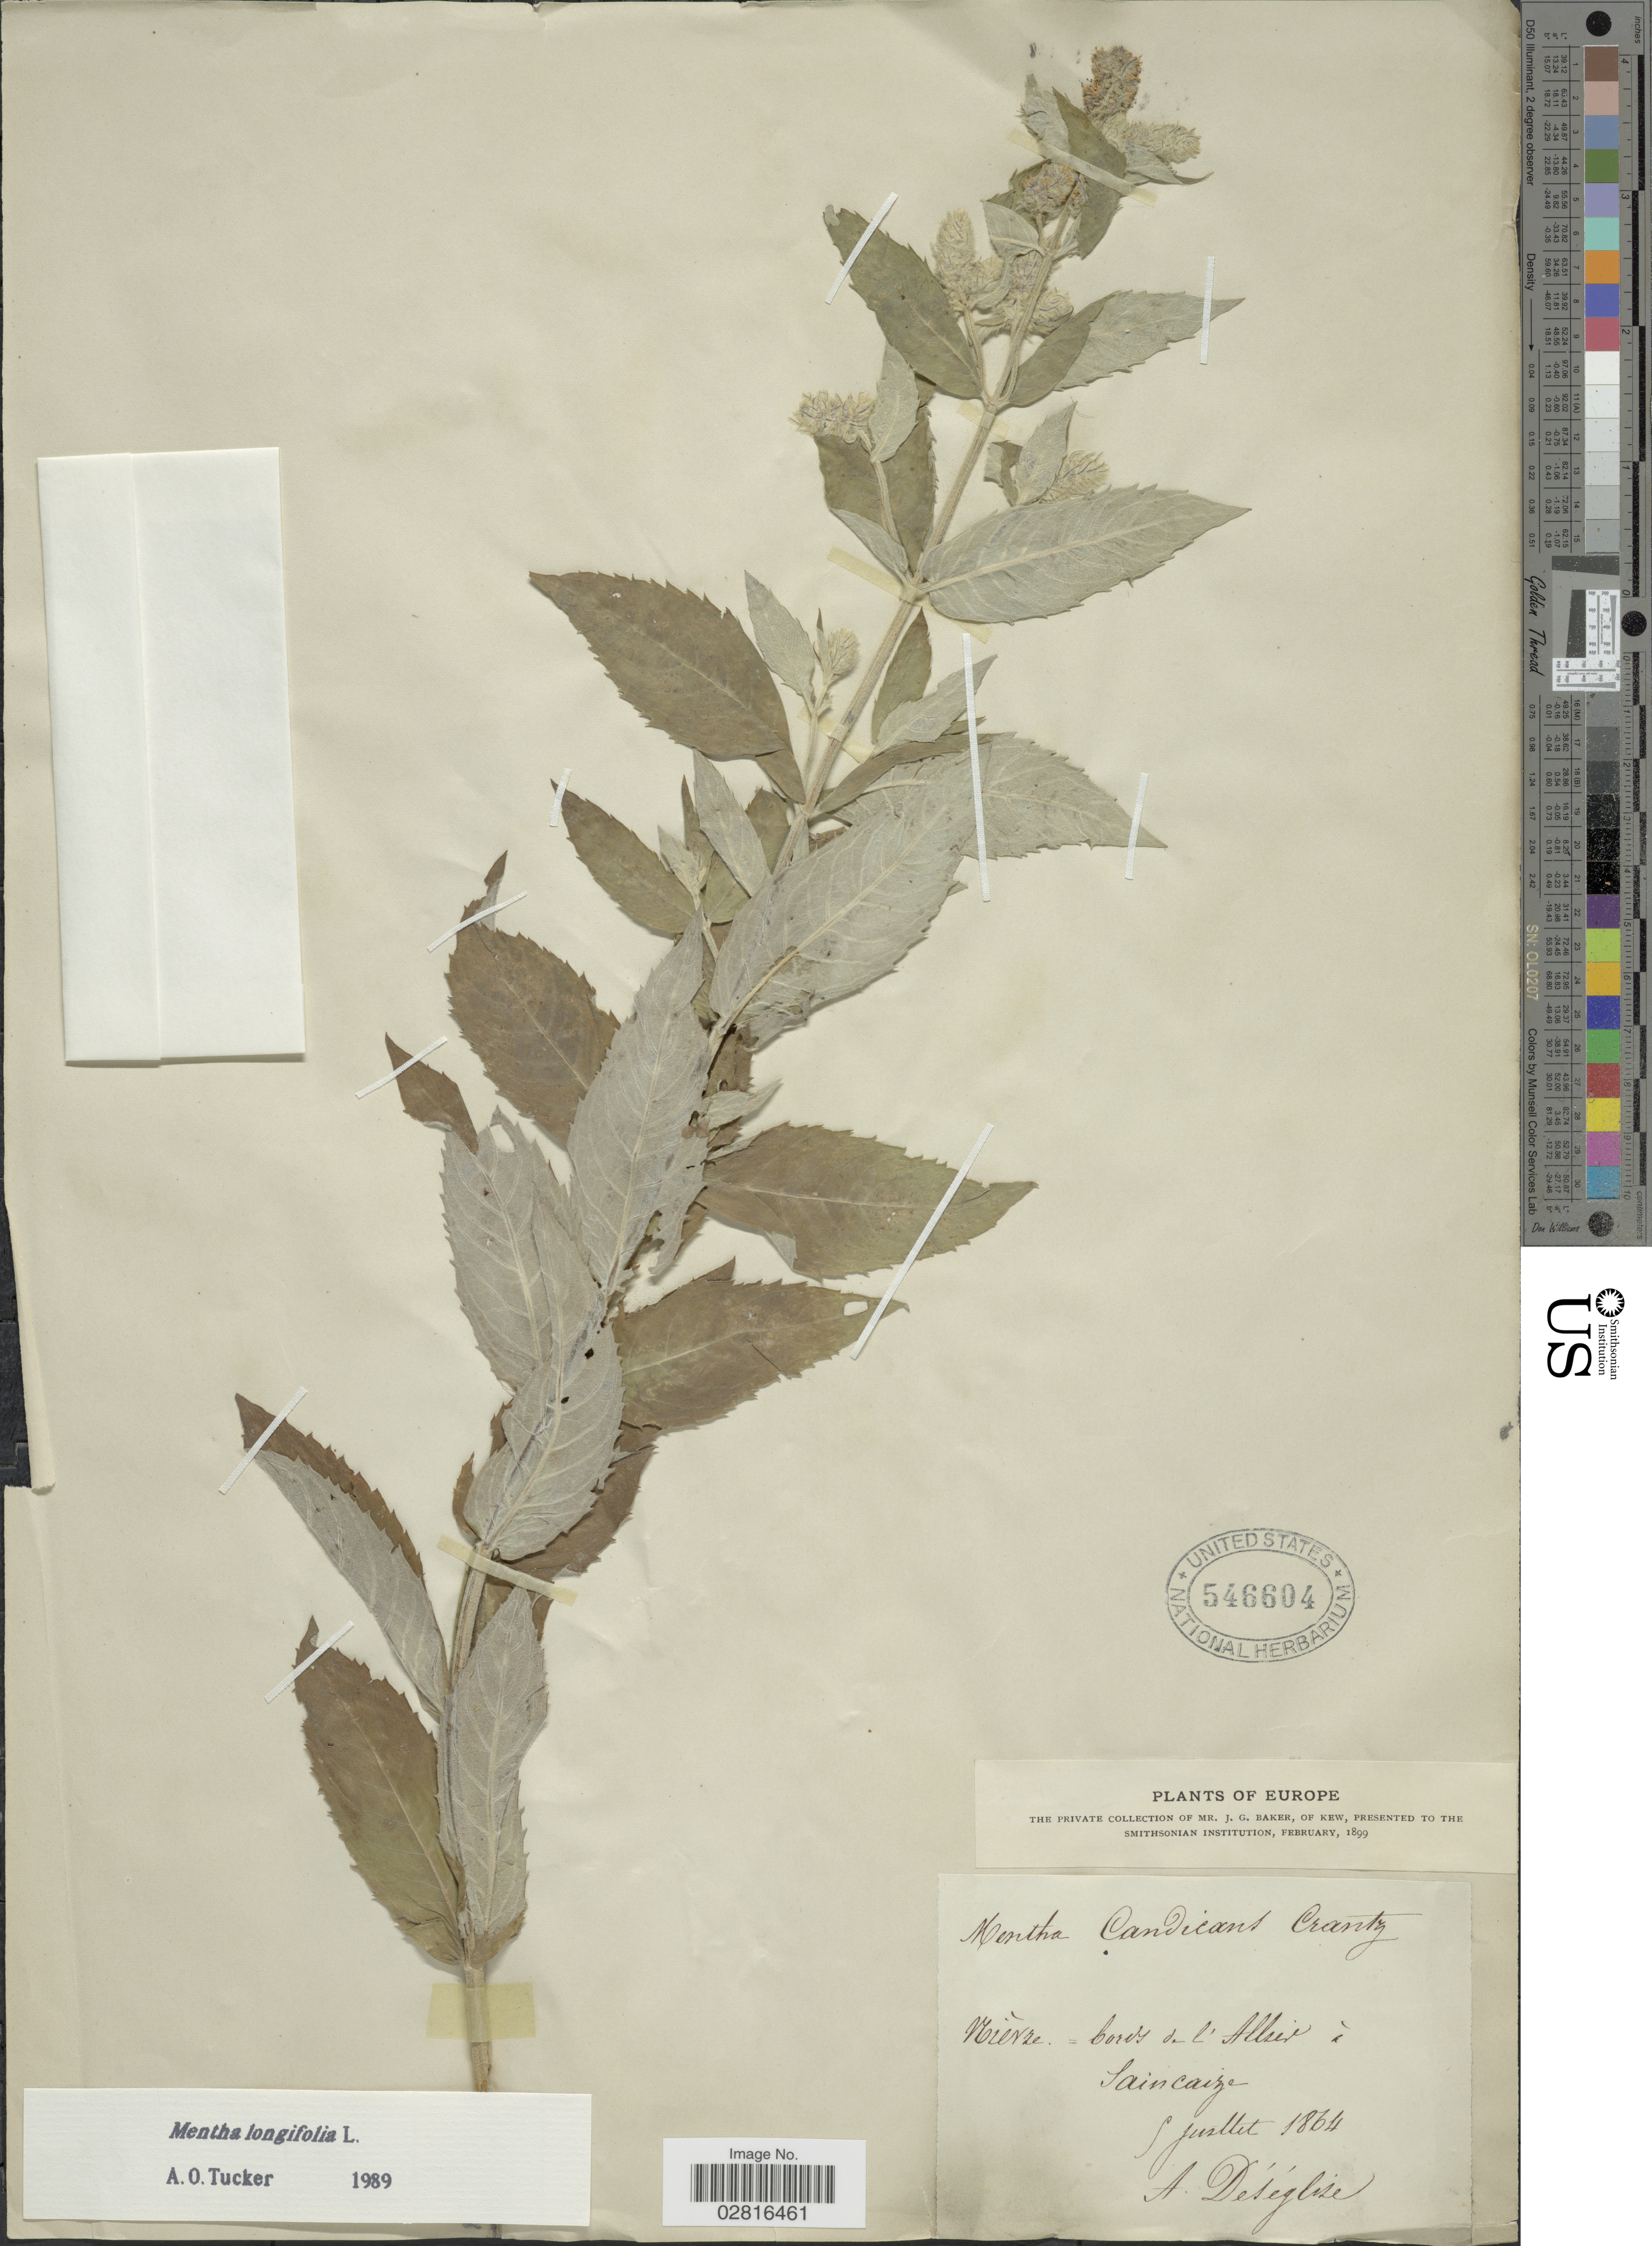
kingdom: Plantae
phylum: Tracheophyta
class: Magnoliopsida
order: Lamiales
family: Lamiaceae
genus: Mentha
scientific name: Mentha longifolia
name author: (L.) L.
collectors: A. Deseglise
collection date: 1864-07-05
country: France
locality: Mierze [interpreted].= bords de l'Allair à Saincaize. Europe.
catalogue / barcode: US 546604